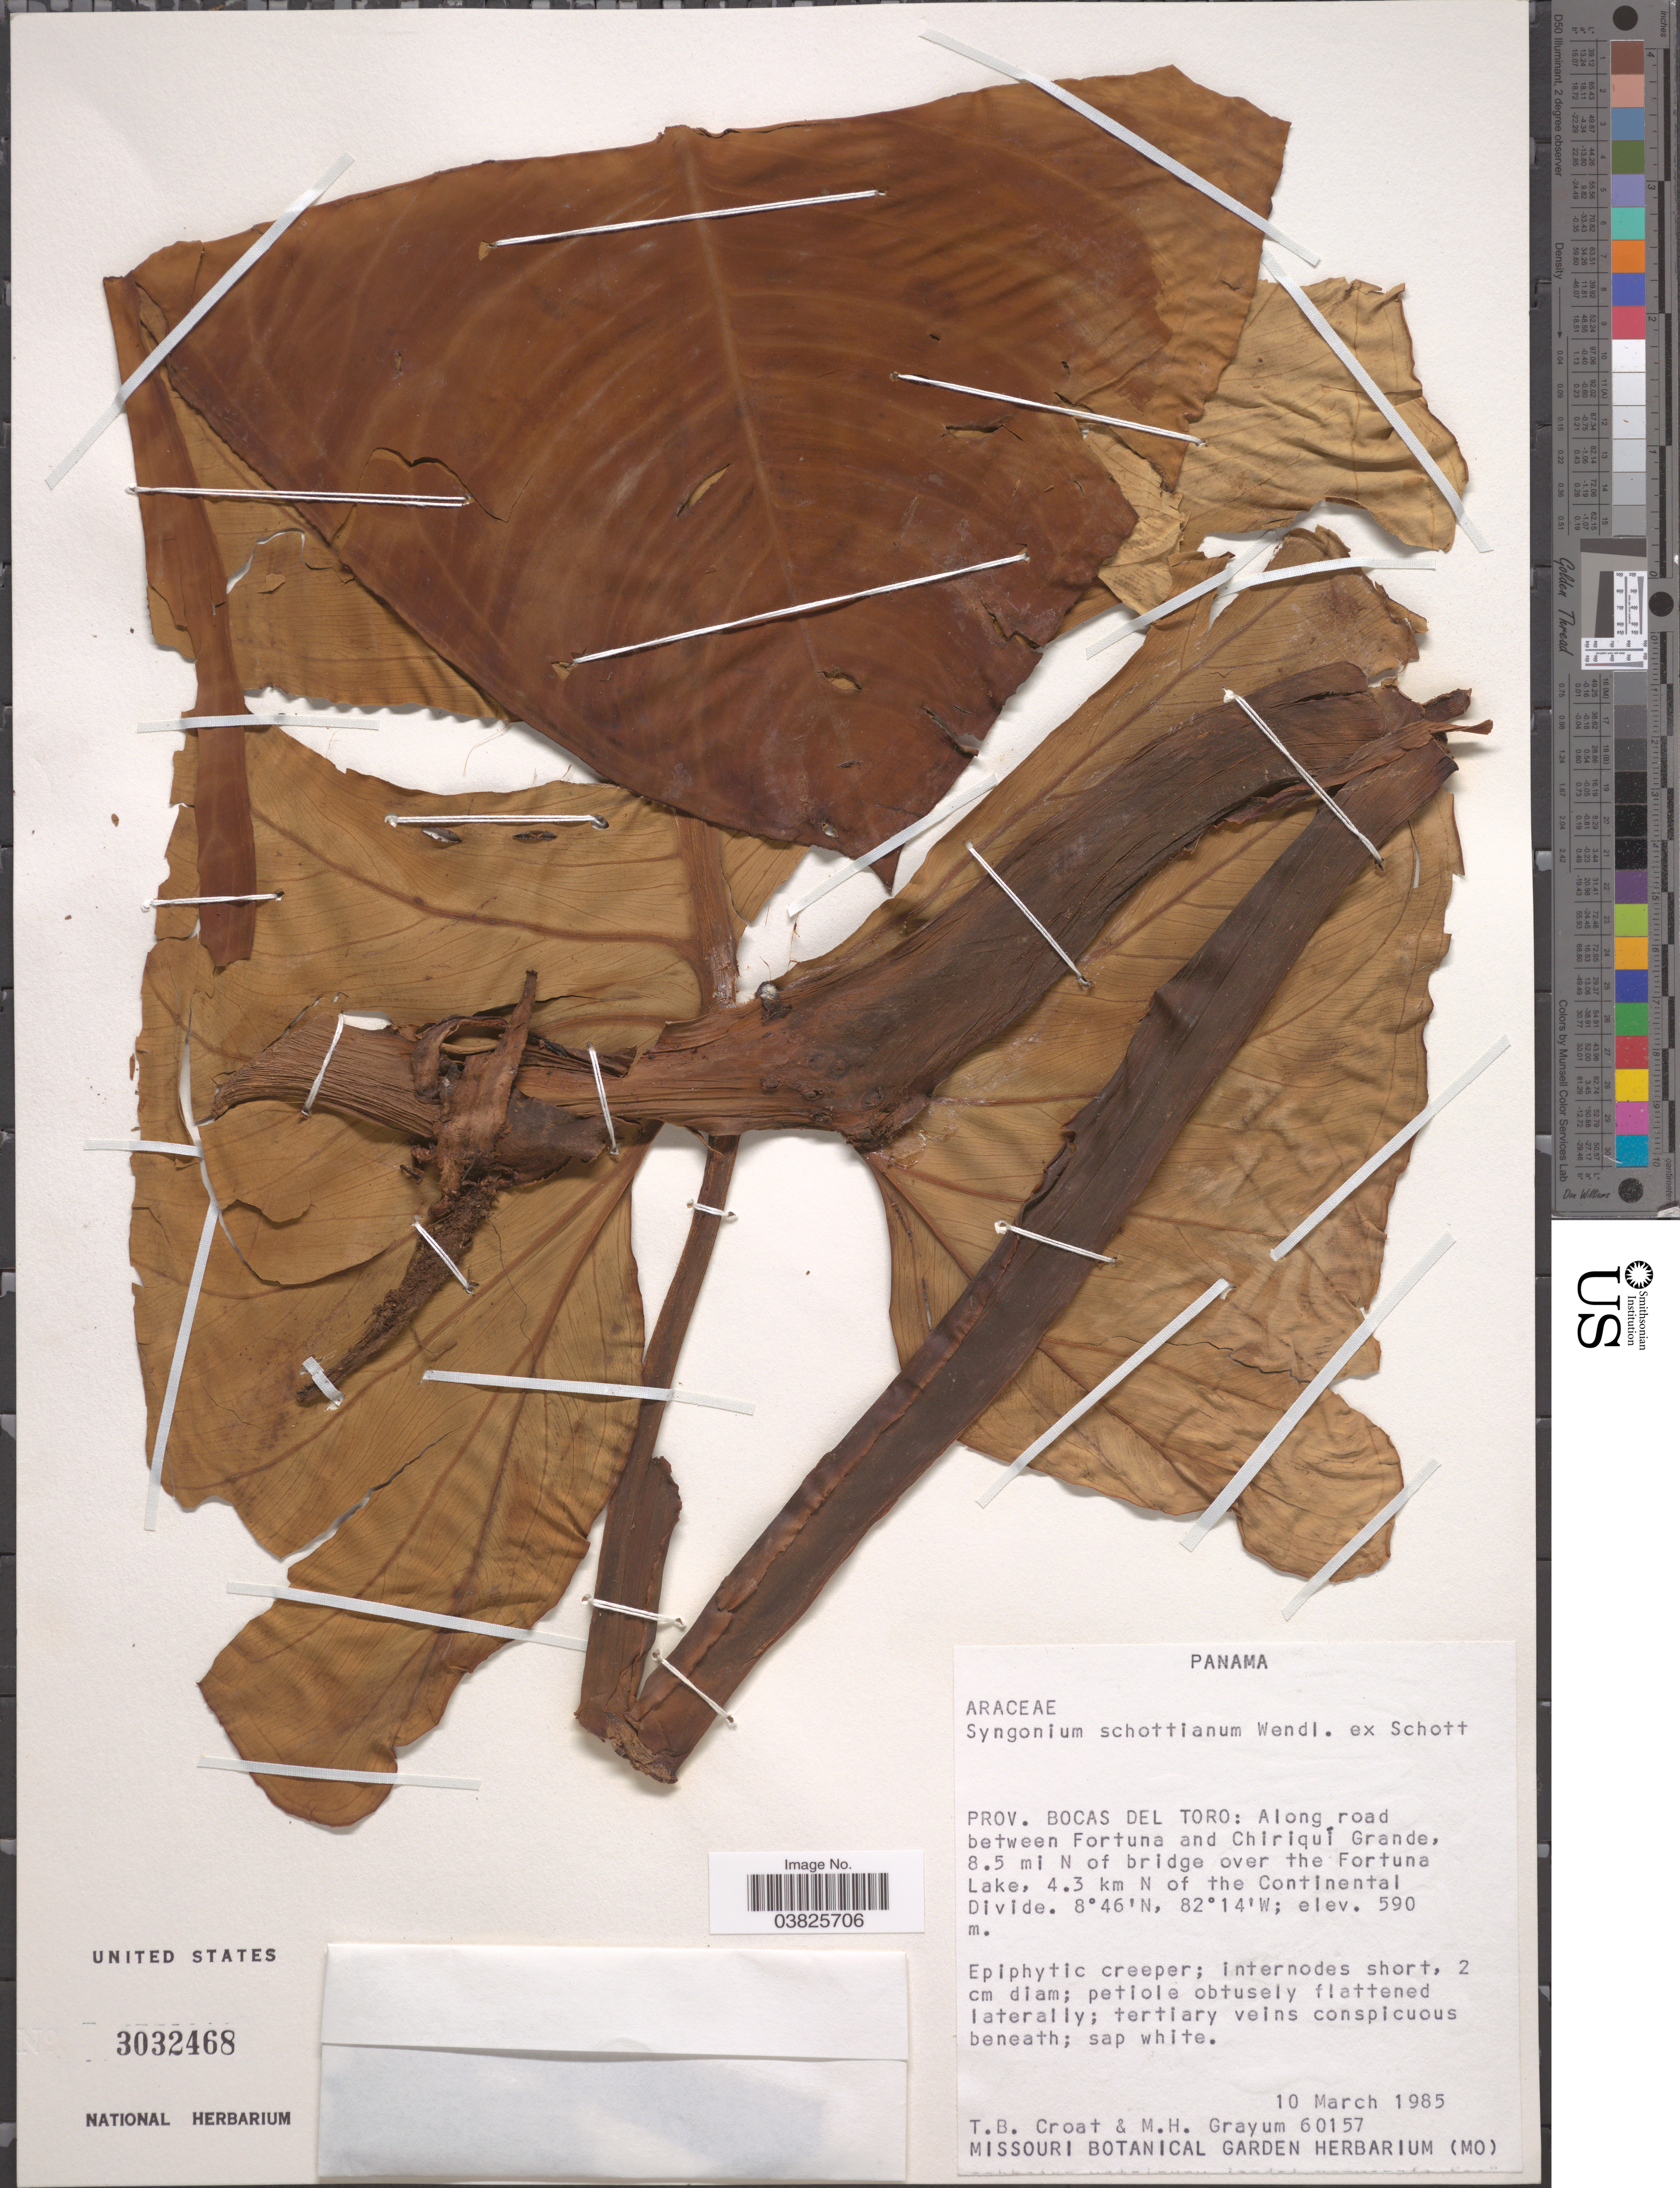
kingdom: Plantae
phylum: Tracheophyta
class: Liliopsida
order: Alismatales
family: Araceae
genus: Syngonium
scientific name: Syngonium schottianum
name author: H. Wendl. ex Schott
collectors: T. B. Croat & M. H. Grayum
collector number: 60157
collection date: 1985-03-10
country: Panama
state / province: Bocas del Toro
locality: Along road between Fortuna and Chiriquí Grande, 8.5 mi N of bridge over the Fortuna Lake, 4.3 km N of the Continental Divide.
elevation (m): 590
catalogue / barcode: US 3032468